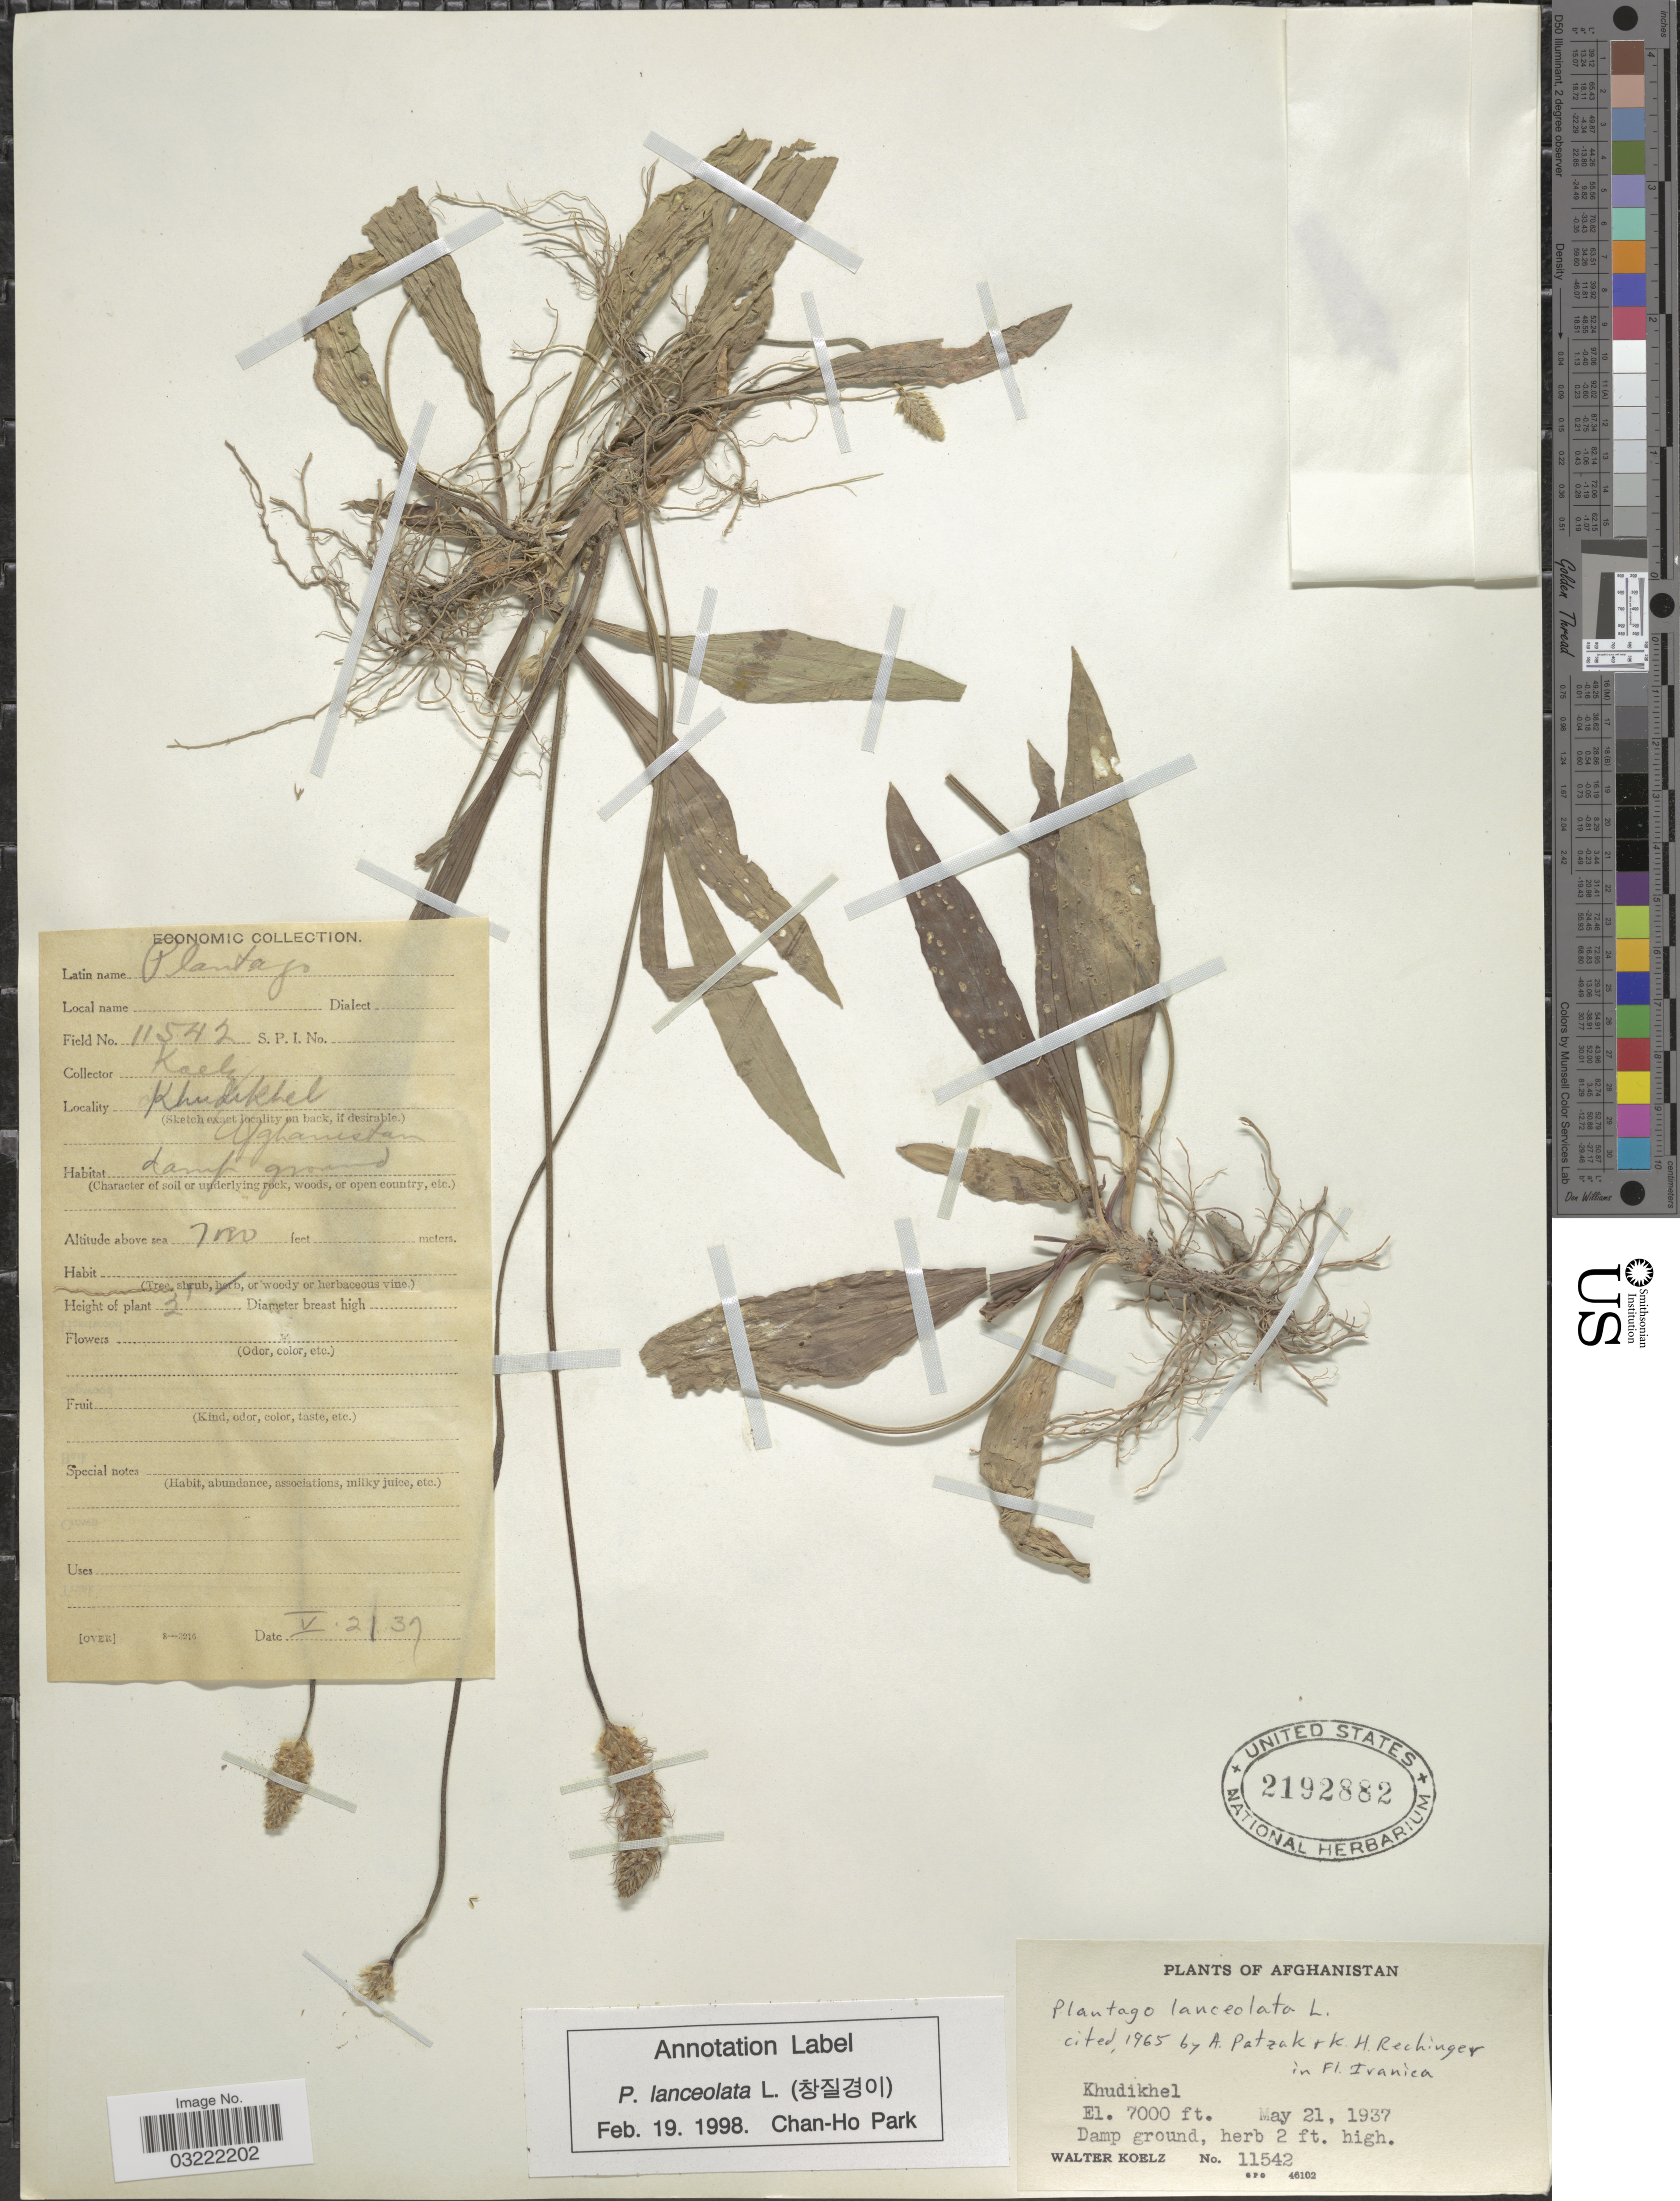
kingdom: Plantae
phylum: Tracheophyta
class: Magnoliopsida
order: Lamiales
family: Plantaginaceae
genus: Plantago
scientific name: Plantago lanceolata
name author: L.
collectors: W. N. Koelz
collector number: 11542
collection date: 1937-05-21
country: Afghanistan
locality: Khudikhel.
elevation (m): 2134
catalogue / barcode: US 2192882